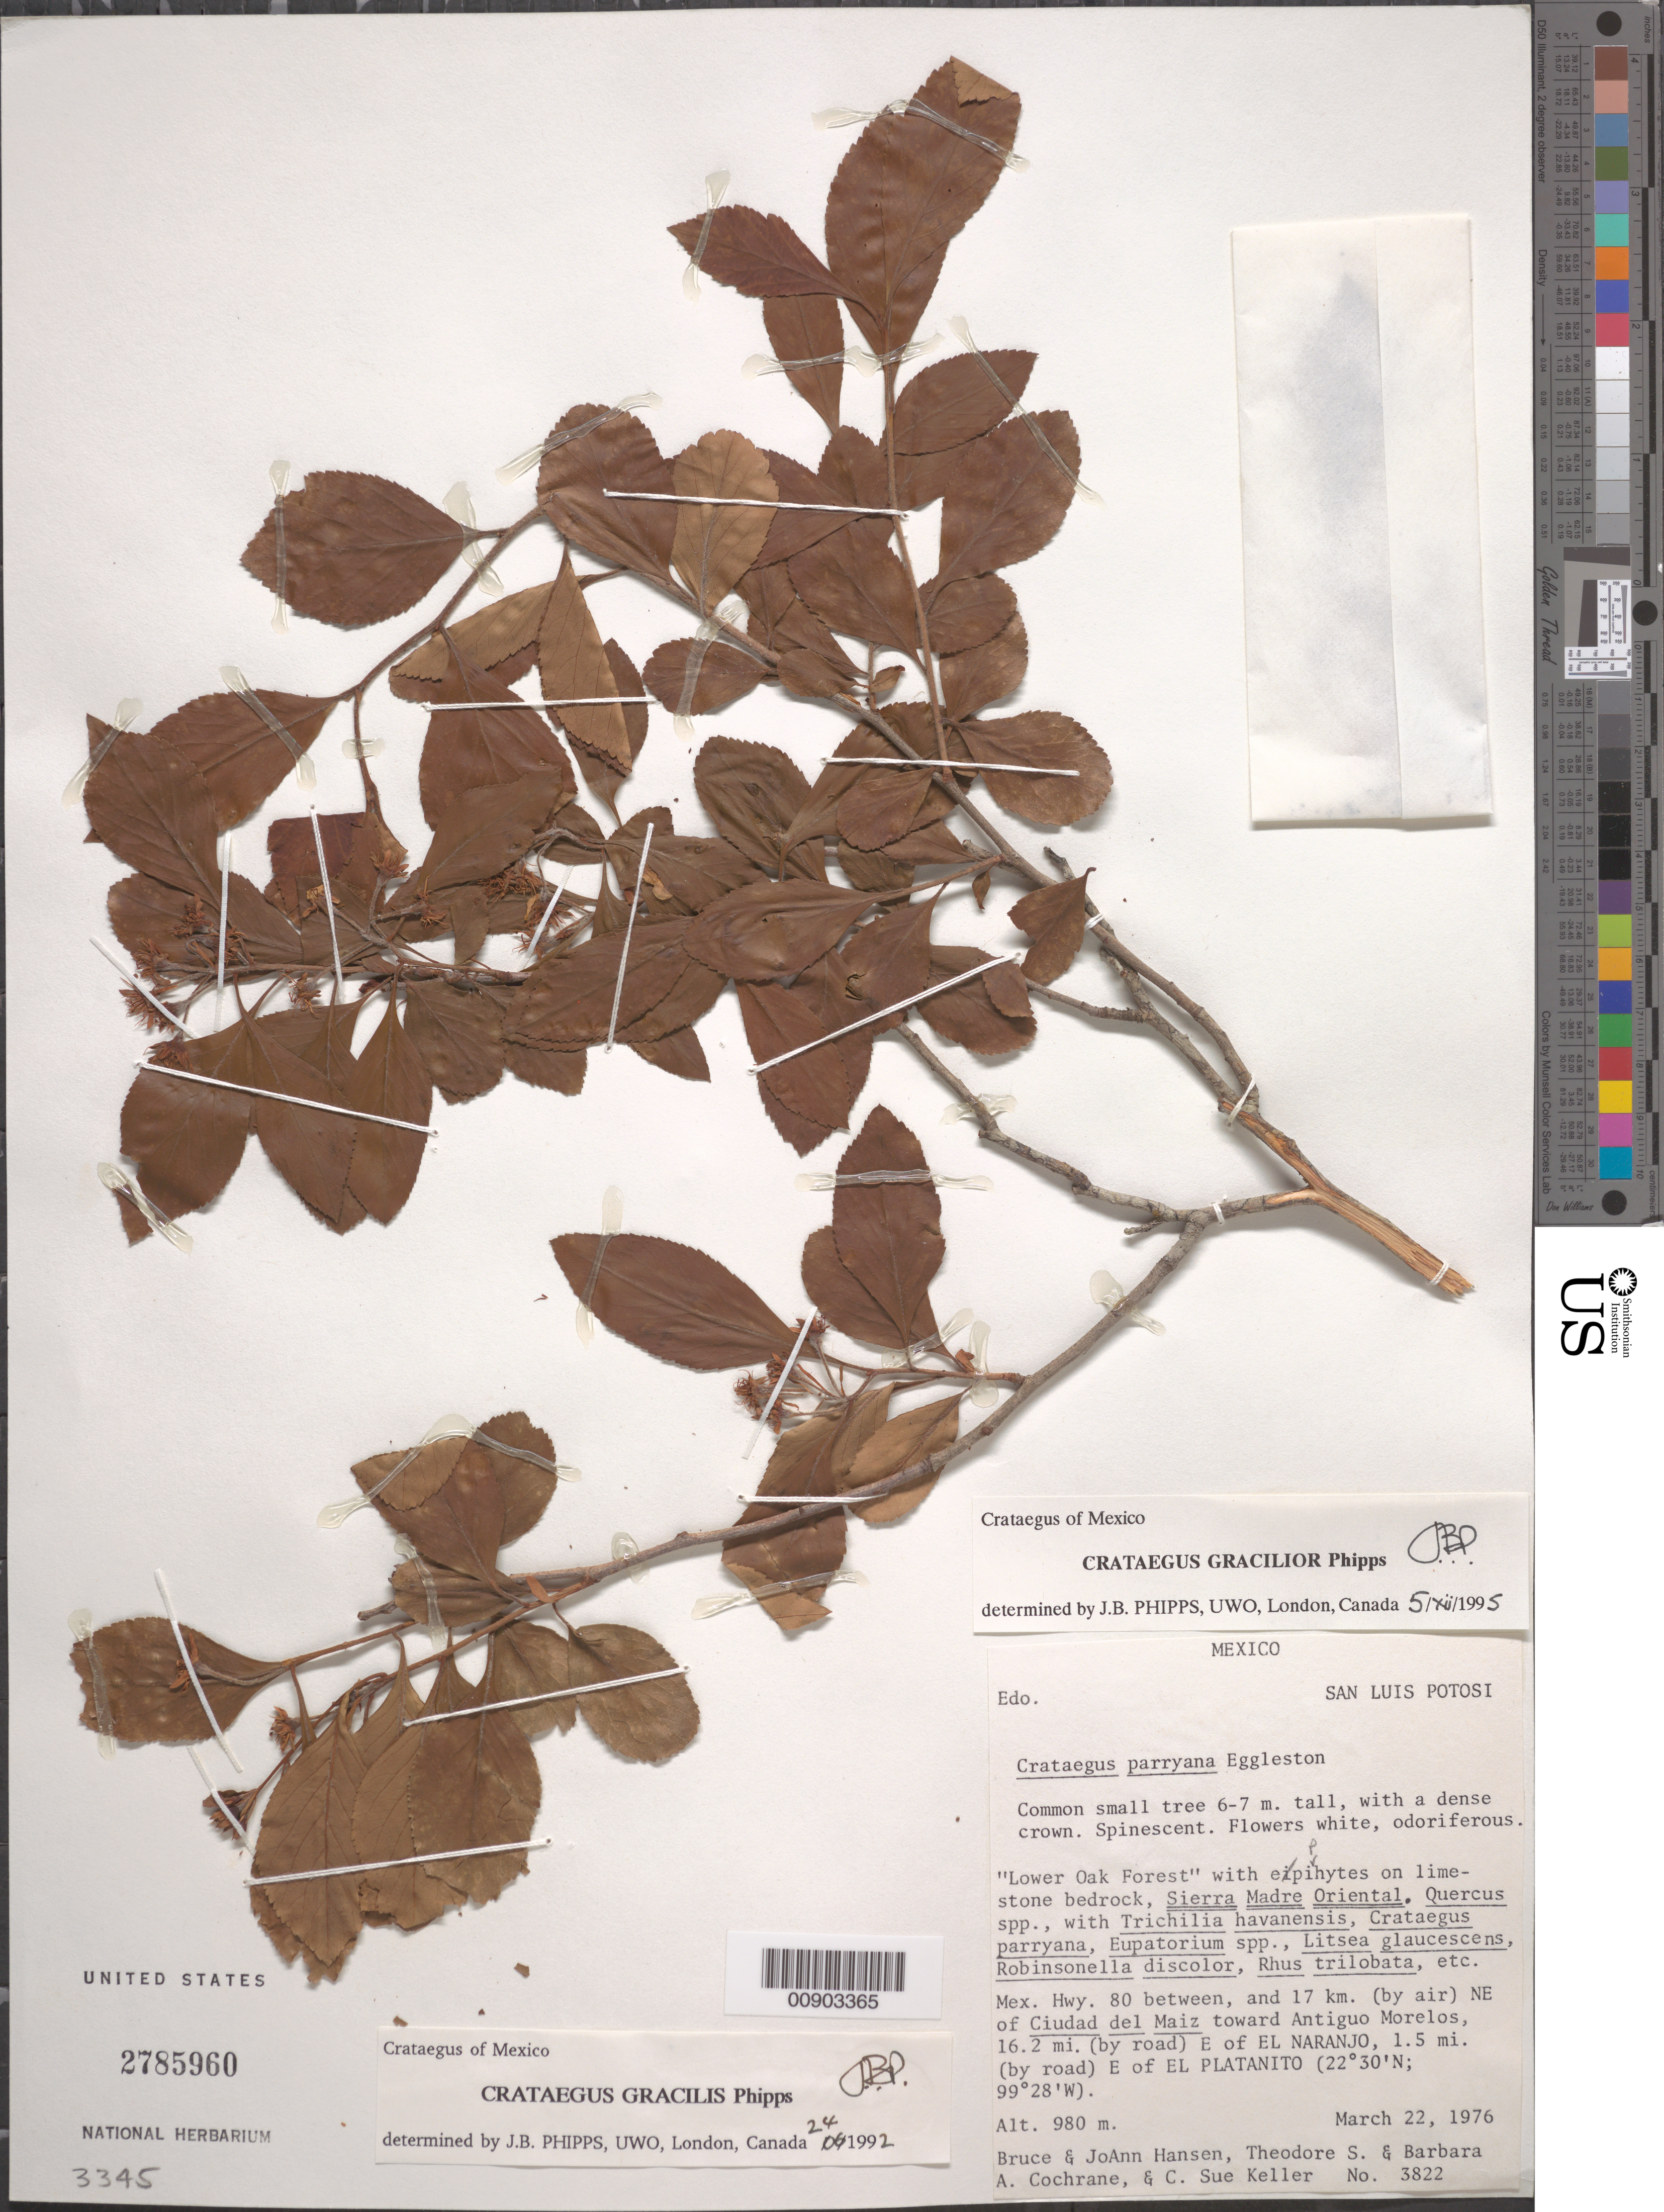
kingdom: Plantae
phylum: Tracheophyta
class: Magnoliopsida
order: Rosales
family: Rosaceae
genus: Crataegus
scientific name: Crataegus gracilior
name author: J.B. Phipps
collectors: B. Hansen, J. Hansen, T. Cochrane, B. Cochrane & C. S. Keller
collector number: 3822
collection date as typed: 22 Mar 1976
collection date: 1976-03-22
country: Mexico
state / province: San Luis Potosí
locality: San Luis Potosí. Mex. Hwy. 80 between, and 17 km. (by air) NE of Ciudad del Maíz toward Antiguo Morelos, 16.2 mi. (by road) E of El Naranjo, 1.5 mi. (by road) E of El Platanito. Sierra Madre Oriental.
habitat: Lower Oak Forest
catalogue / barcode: US 2785960